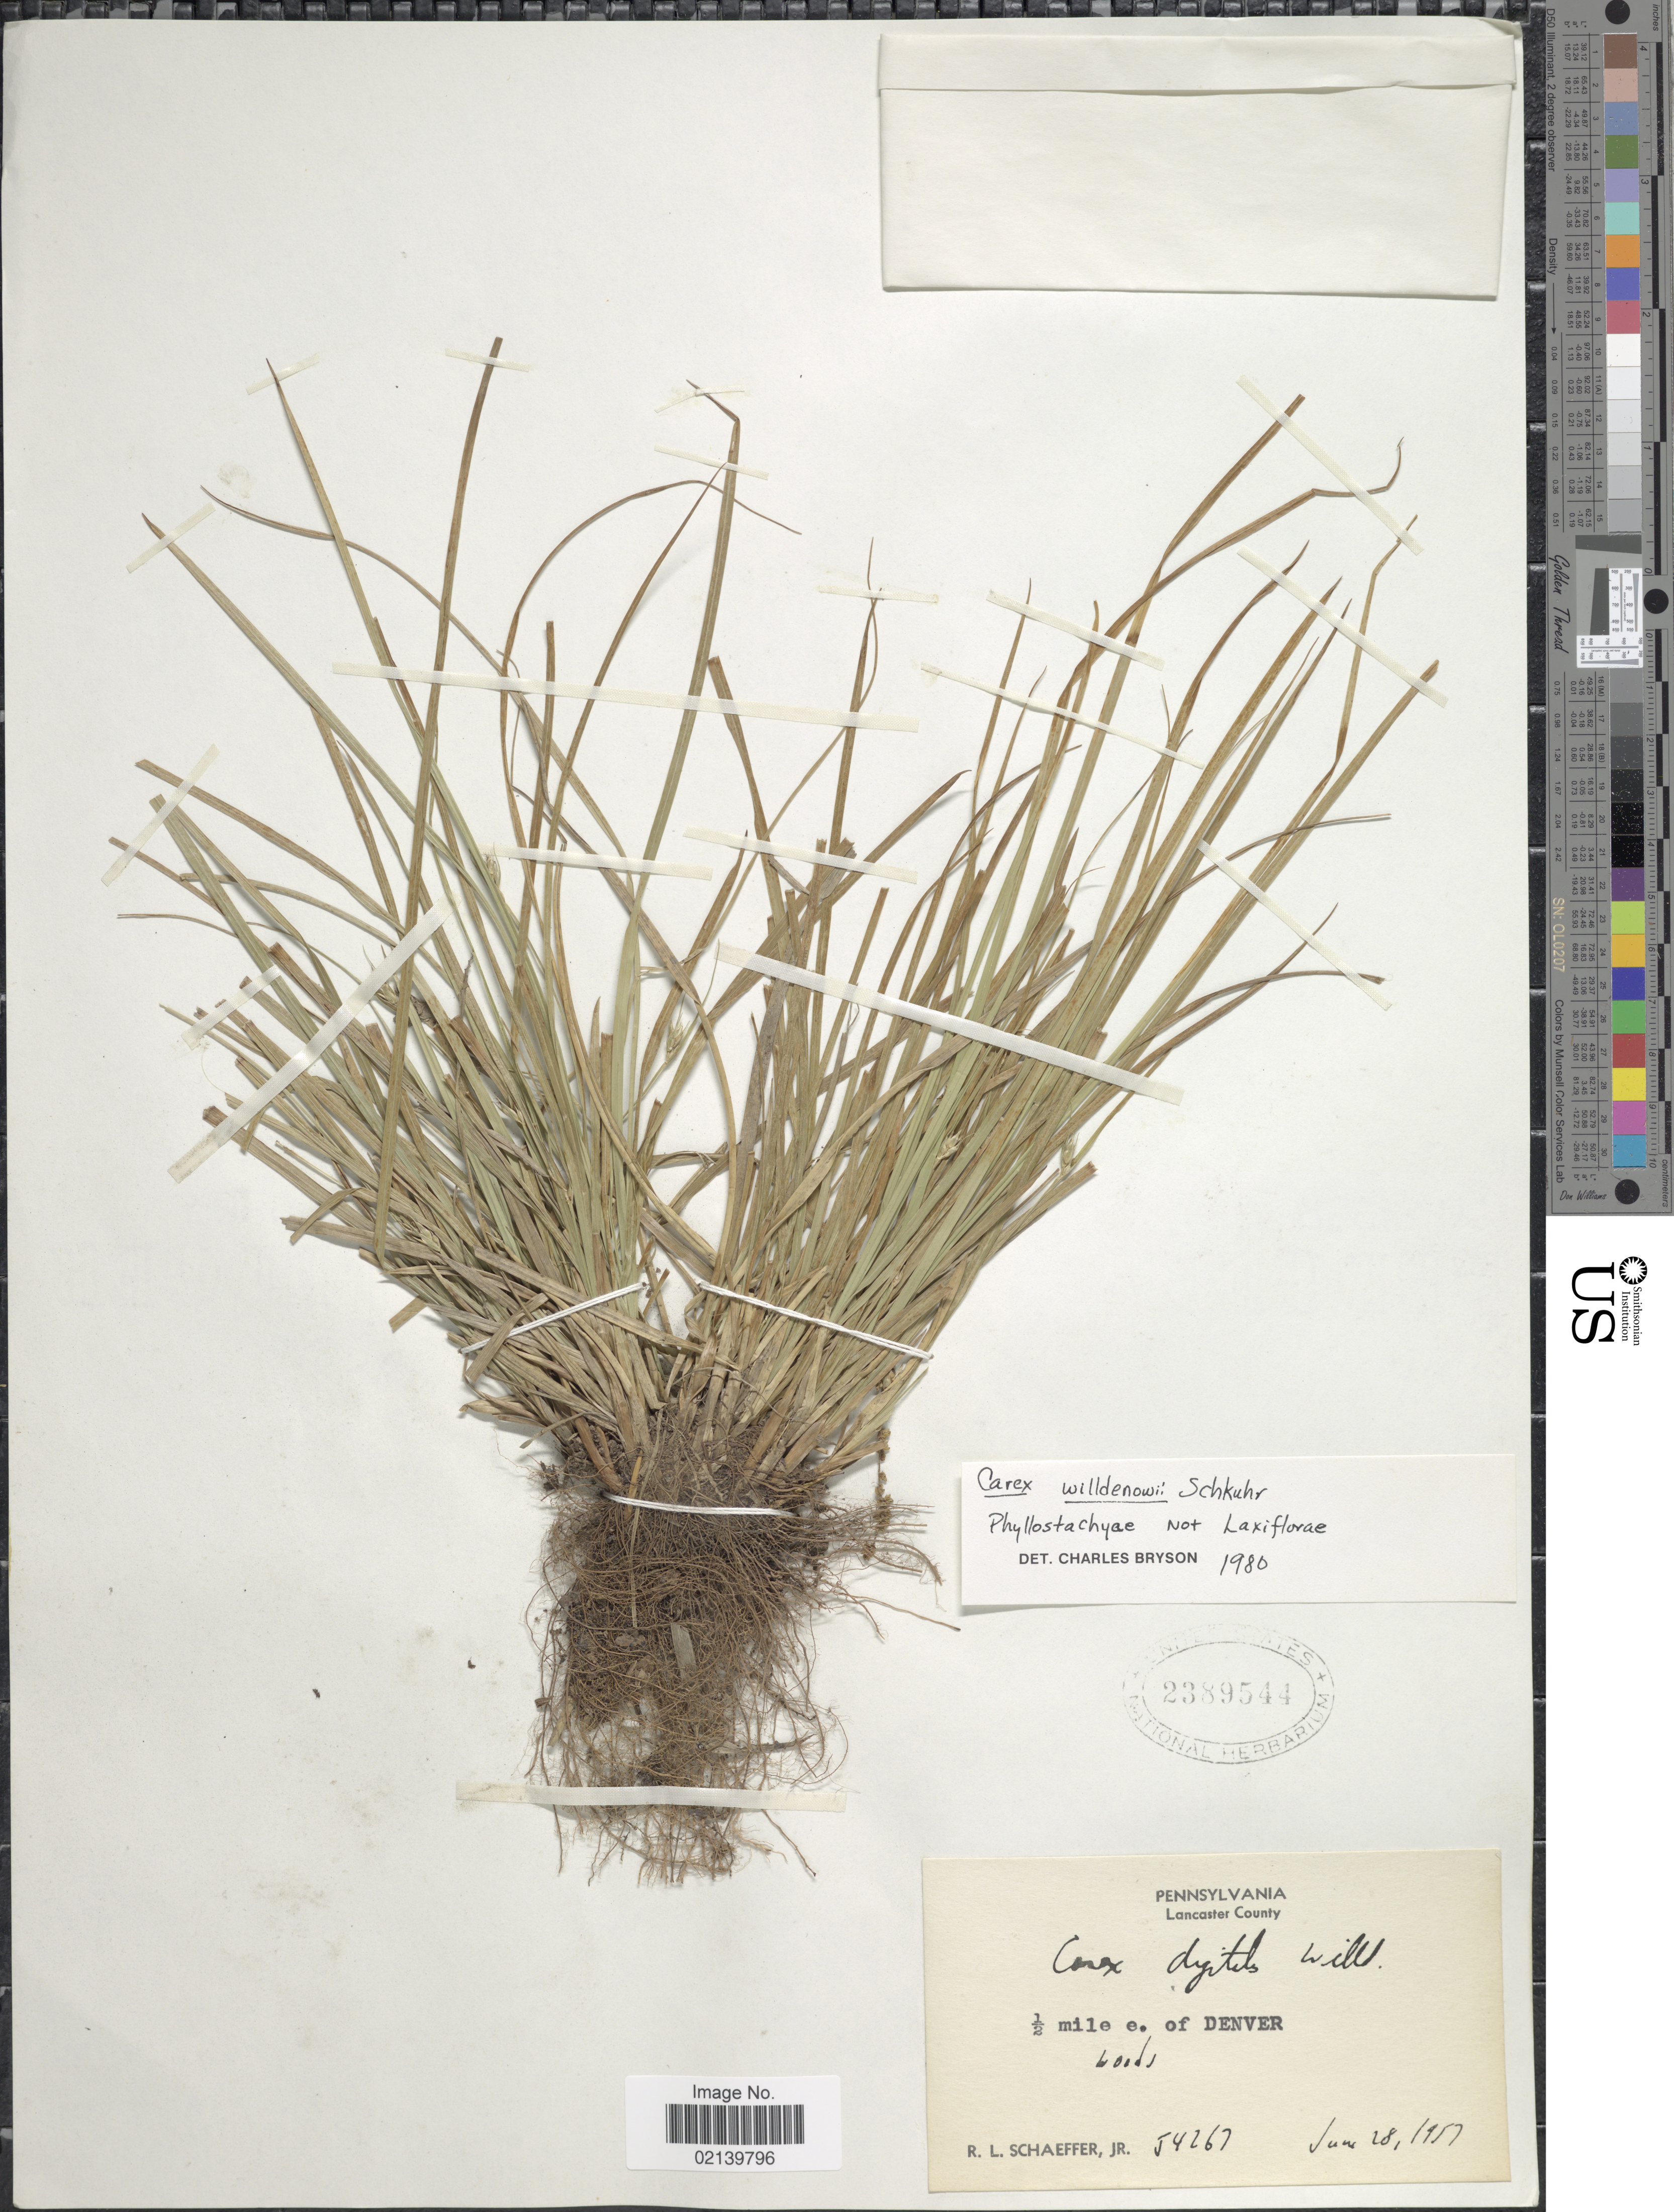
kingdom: Plantae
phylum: Tracheophyta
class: Liliopsida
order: Poales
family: Cyperaceae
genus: Carex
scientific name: Carex willdenowii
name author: Willd.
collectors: R. L. Schaeffer Jr.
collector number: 54267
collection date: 1957-06-28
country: United States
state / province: Pennsylvania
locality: Pennsylvania, Lancaster County, ½ mile e. of Denver.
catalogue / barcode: US 2389544